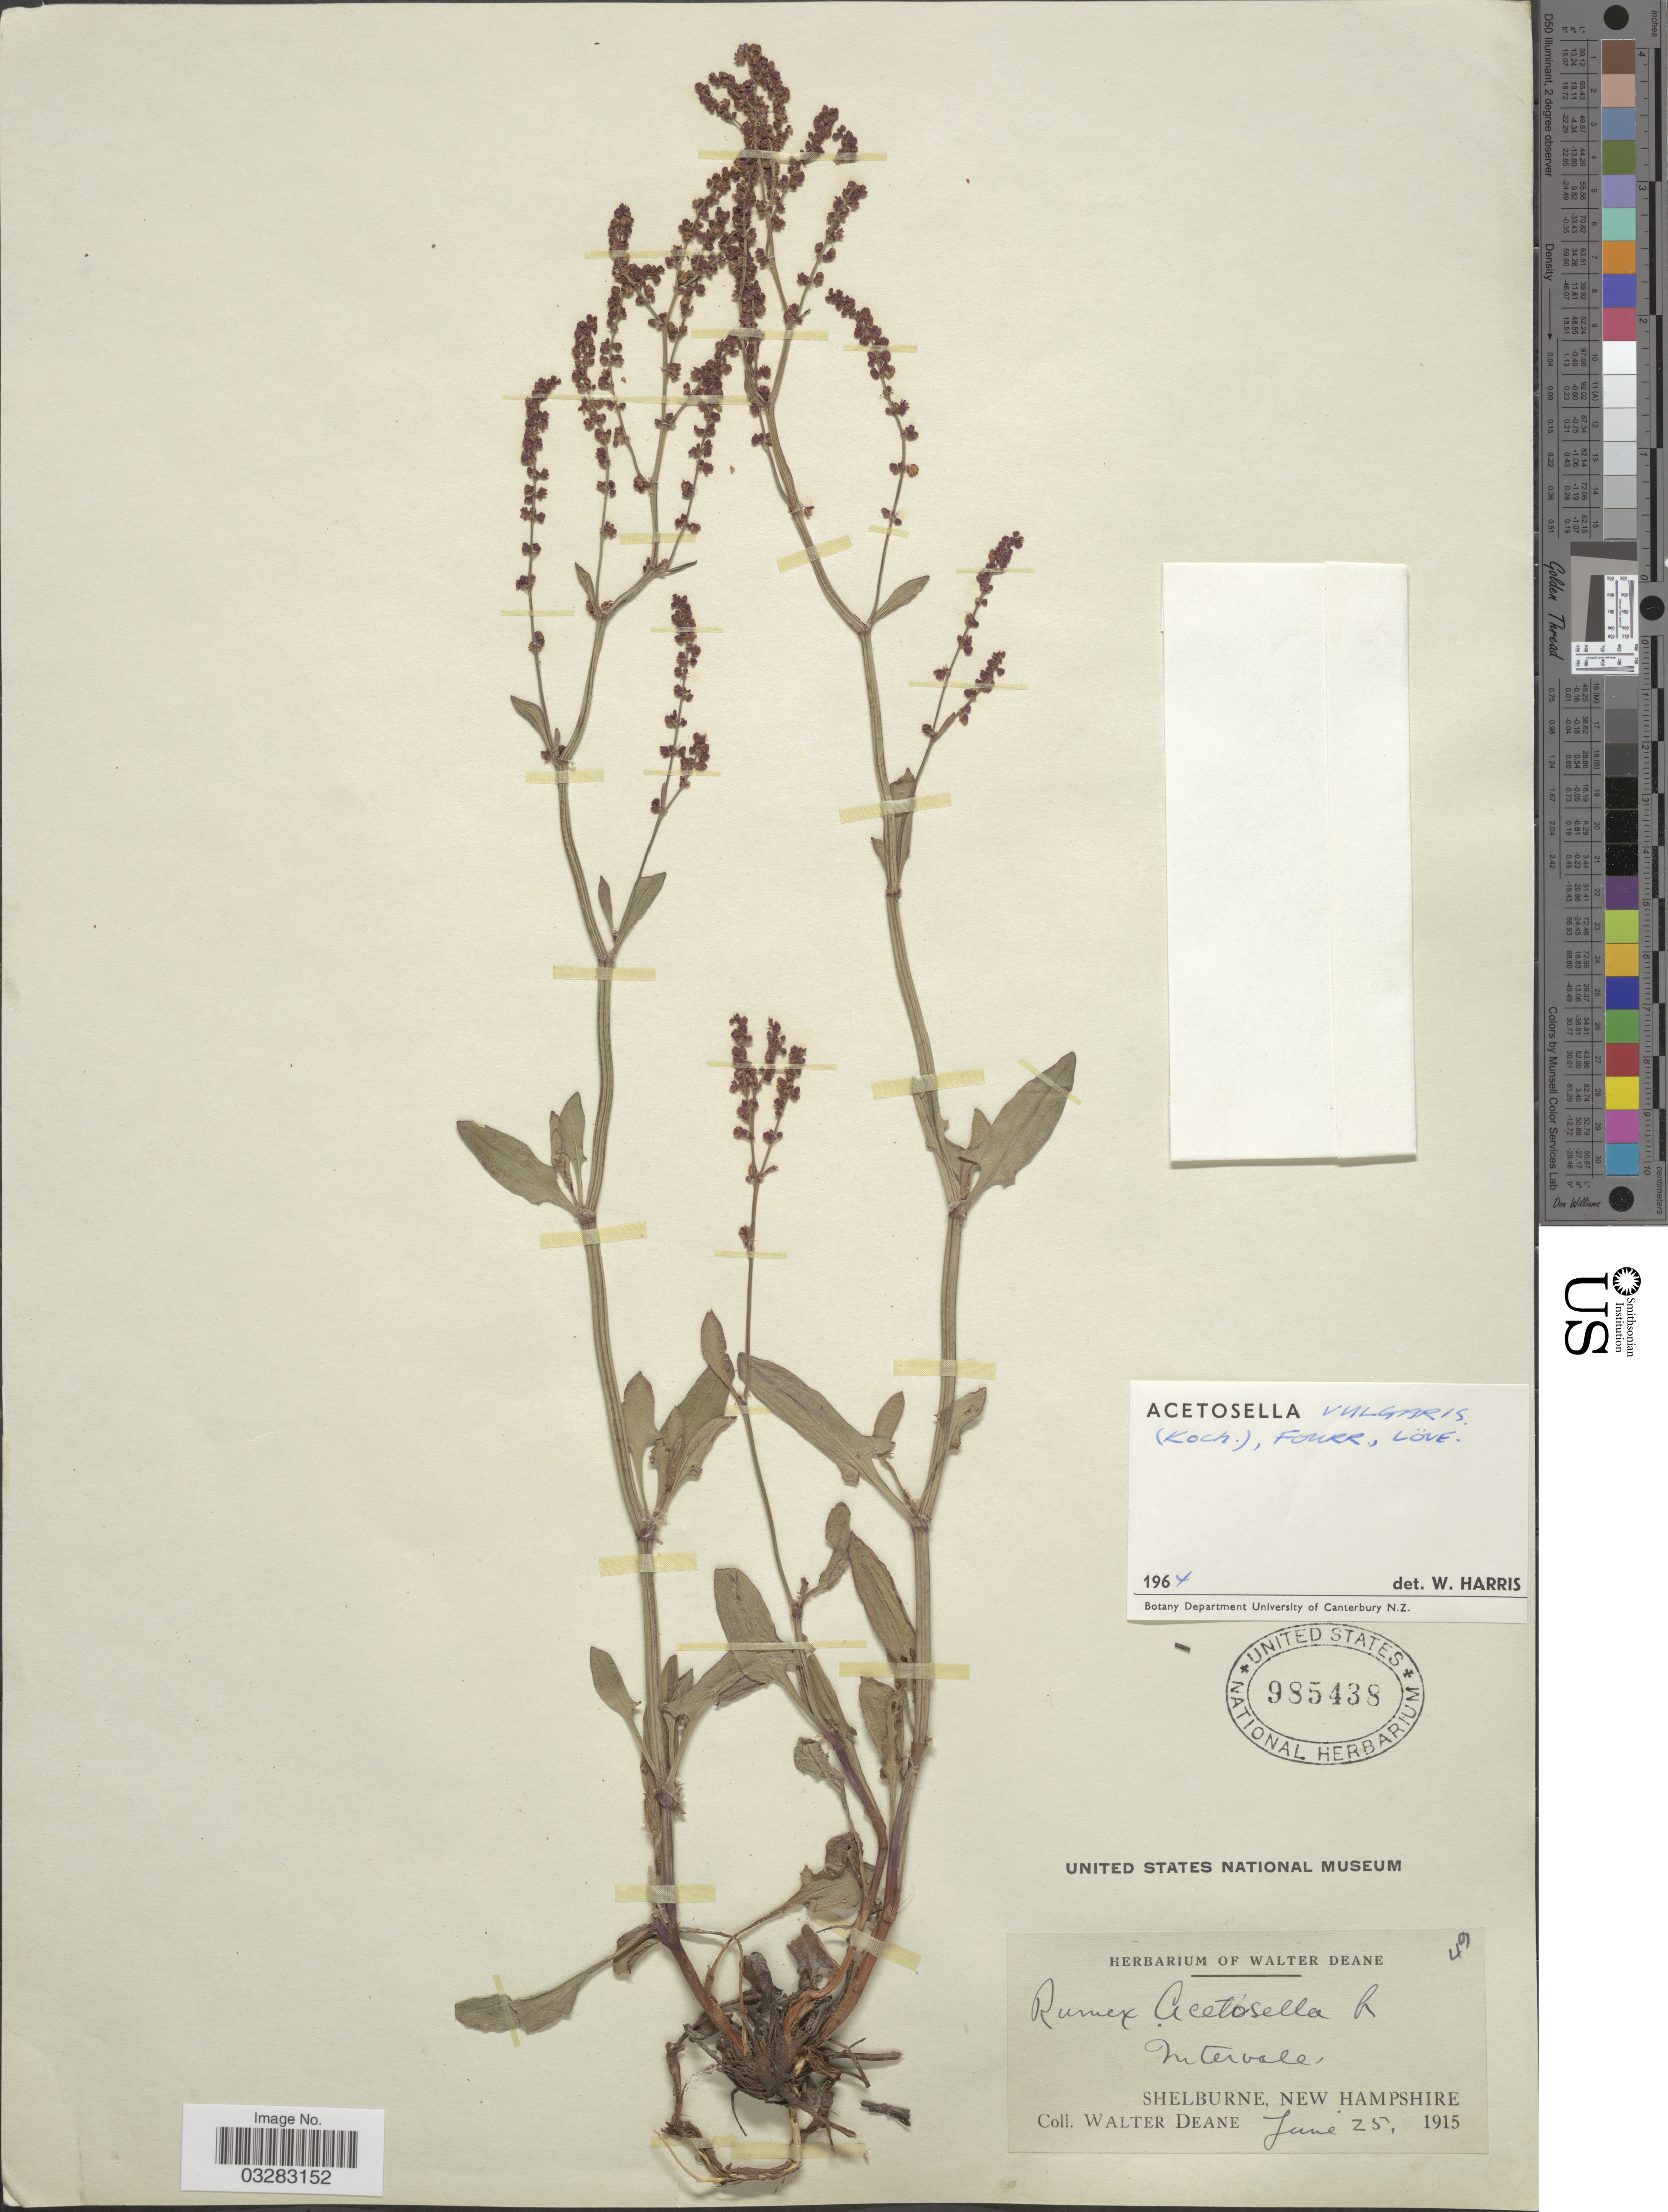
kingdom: Plantae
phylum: Tracheophyta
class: Magnoliopsida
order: Caryophyllales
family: Polygonaceae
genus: Rumex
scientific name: Rumex acetosella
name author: L.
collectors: W. Deane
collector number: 49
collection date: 1915-06-25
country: United States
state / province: New Hampshire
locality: Shelburne.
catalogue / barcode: US 985438